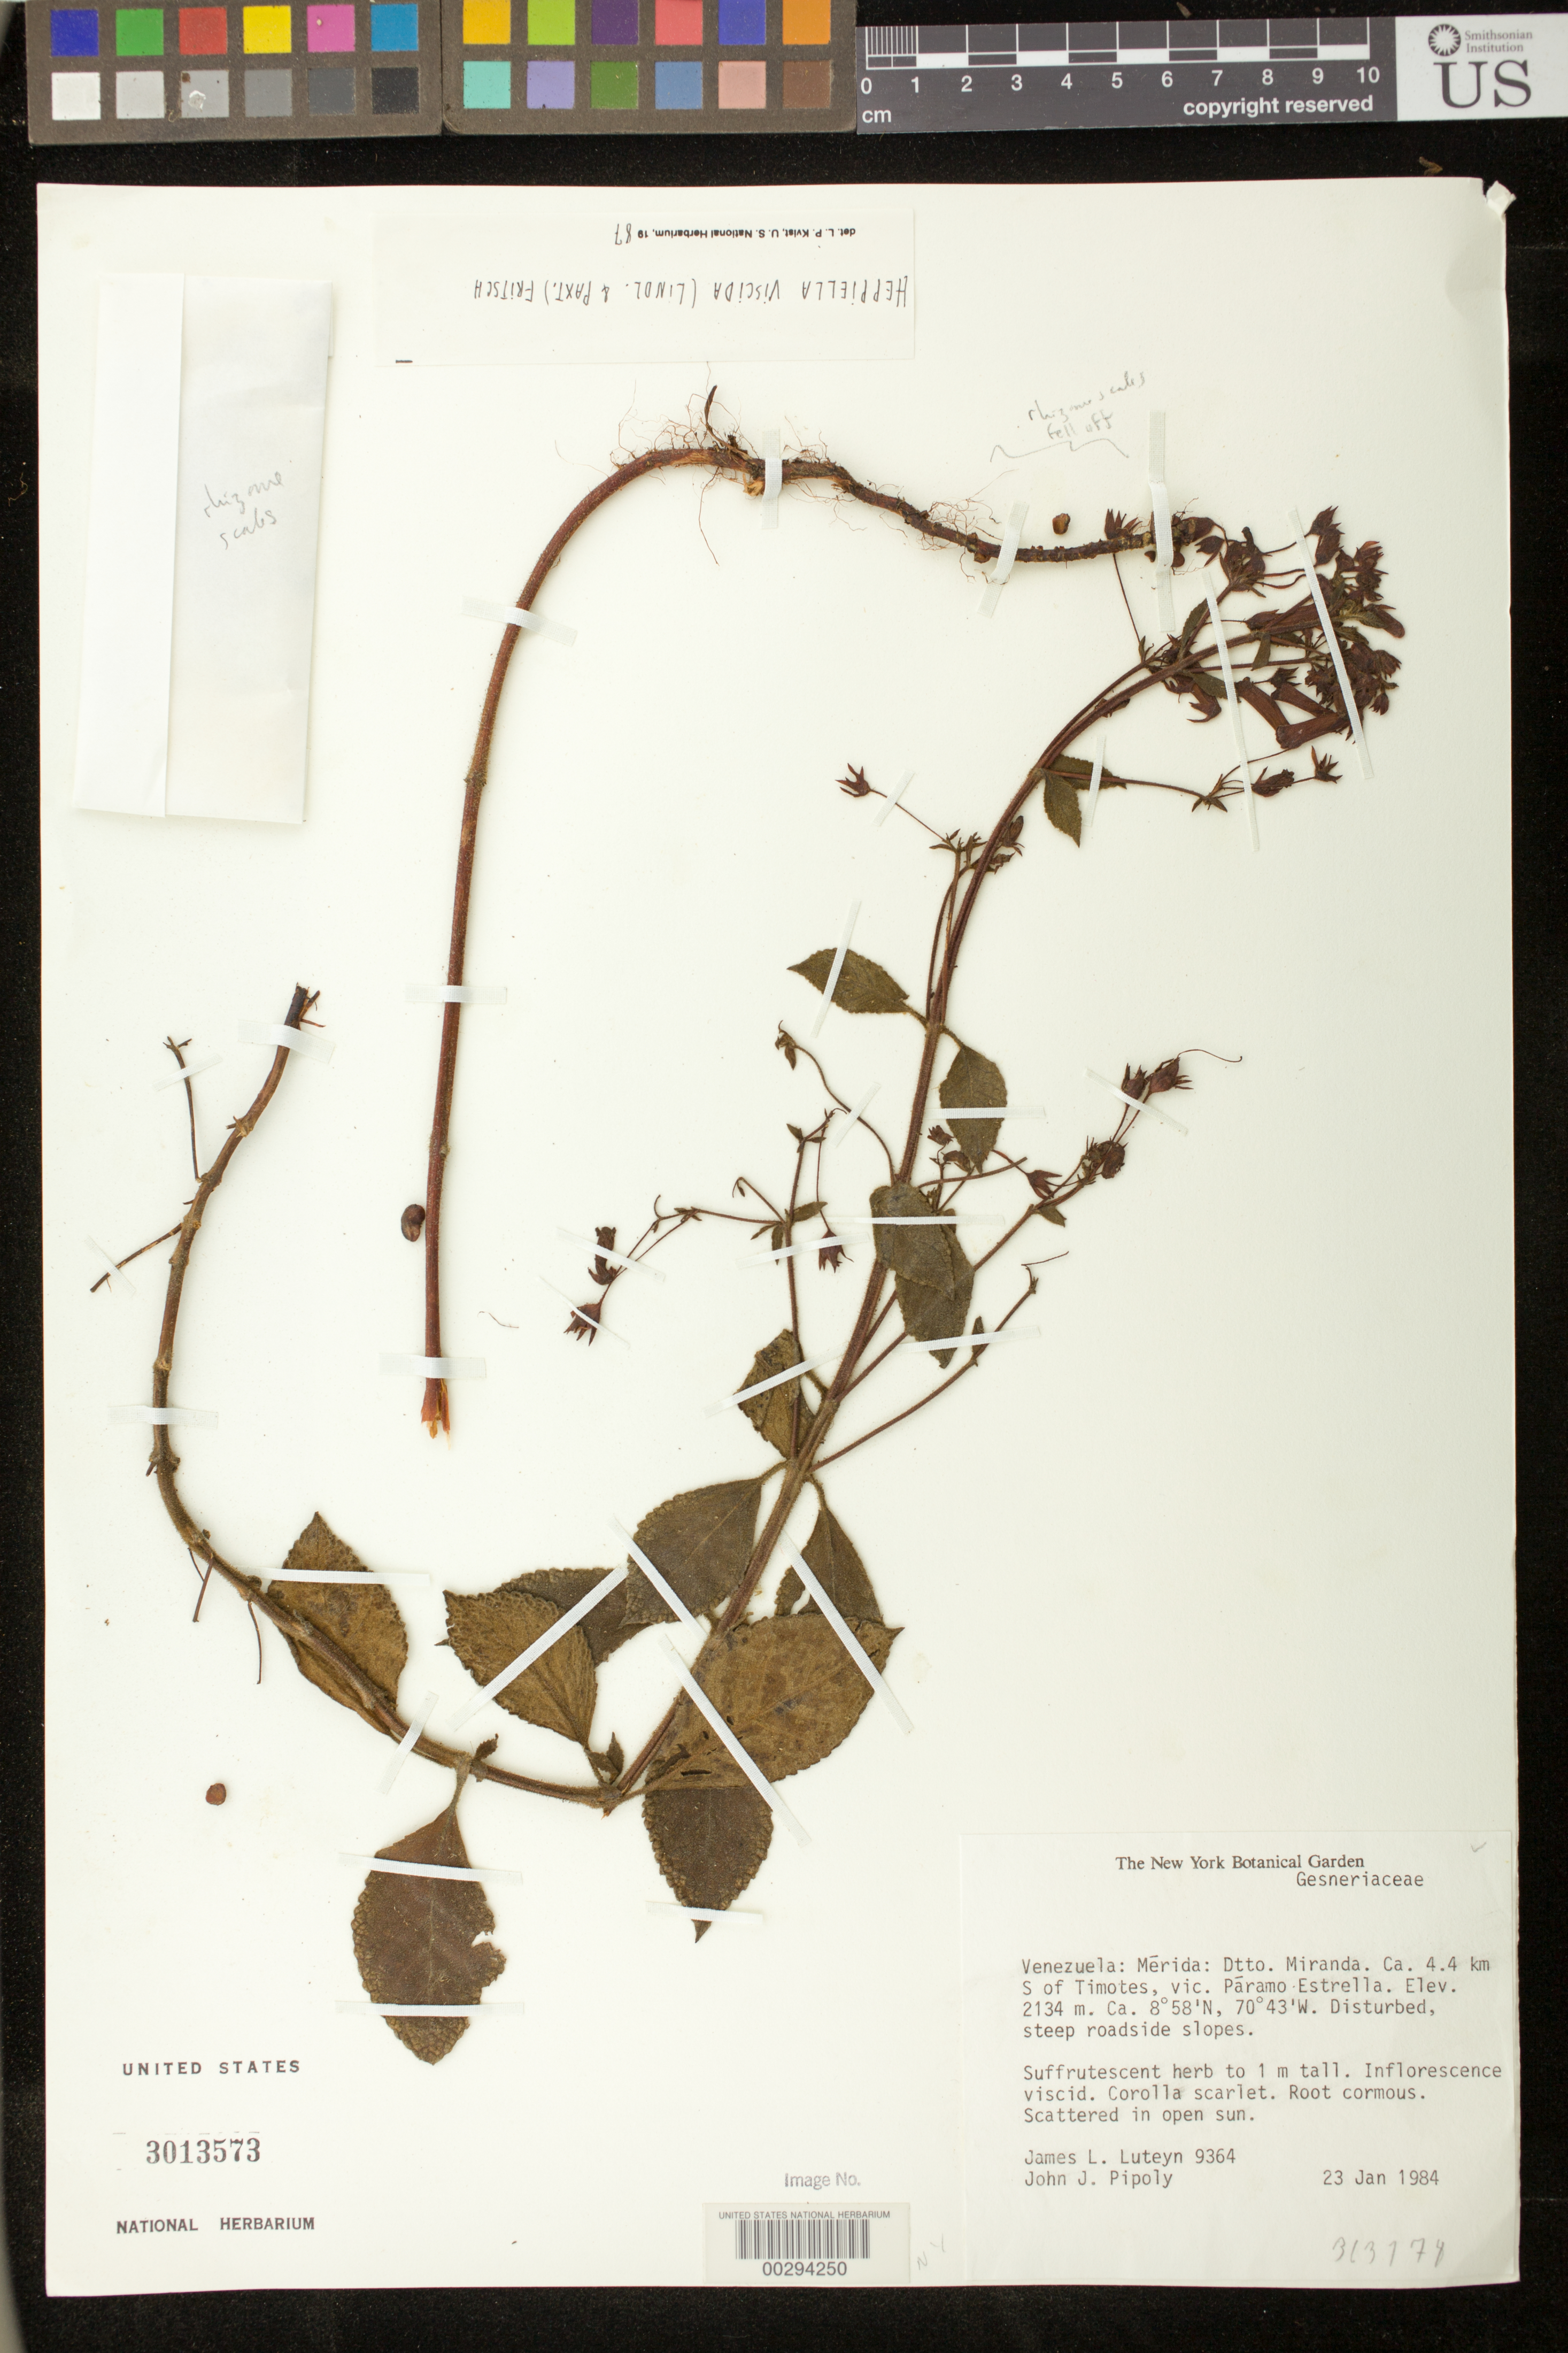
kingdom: Plantae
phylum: Tracheophyta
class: Magnoliopsida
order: Lamiales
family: Gesneriaceae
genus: Heppiella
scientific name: Heppiella viscida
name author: (Lindl. &) Fritsch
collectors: J. L. Luteyn & J. J. Pipoly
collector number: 9364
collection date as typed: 23 Jan 1984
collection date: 1984-01-23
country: Venezuela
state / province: Mérida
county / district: Miranda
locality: Dist. Miranda, ca 4.4 km S of Timotes, vic Paramo Estrella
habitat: Disturbed, steep roadside slopes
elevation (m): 2134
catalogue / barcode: US 3013573